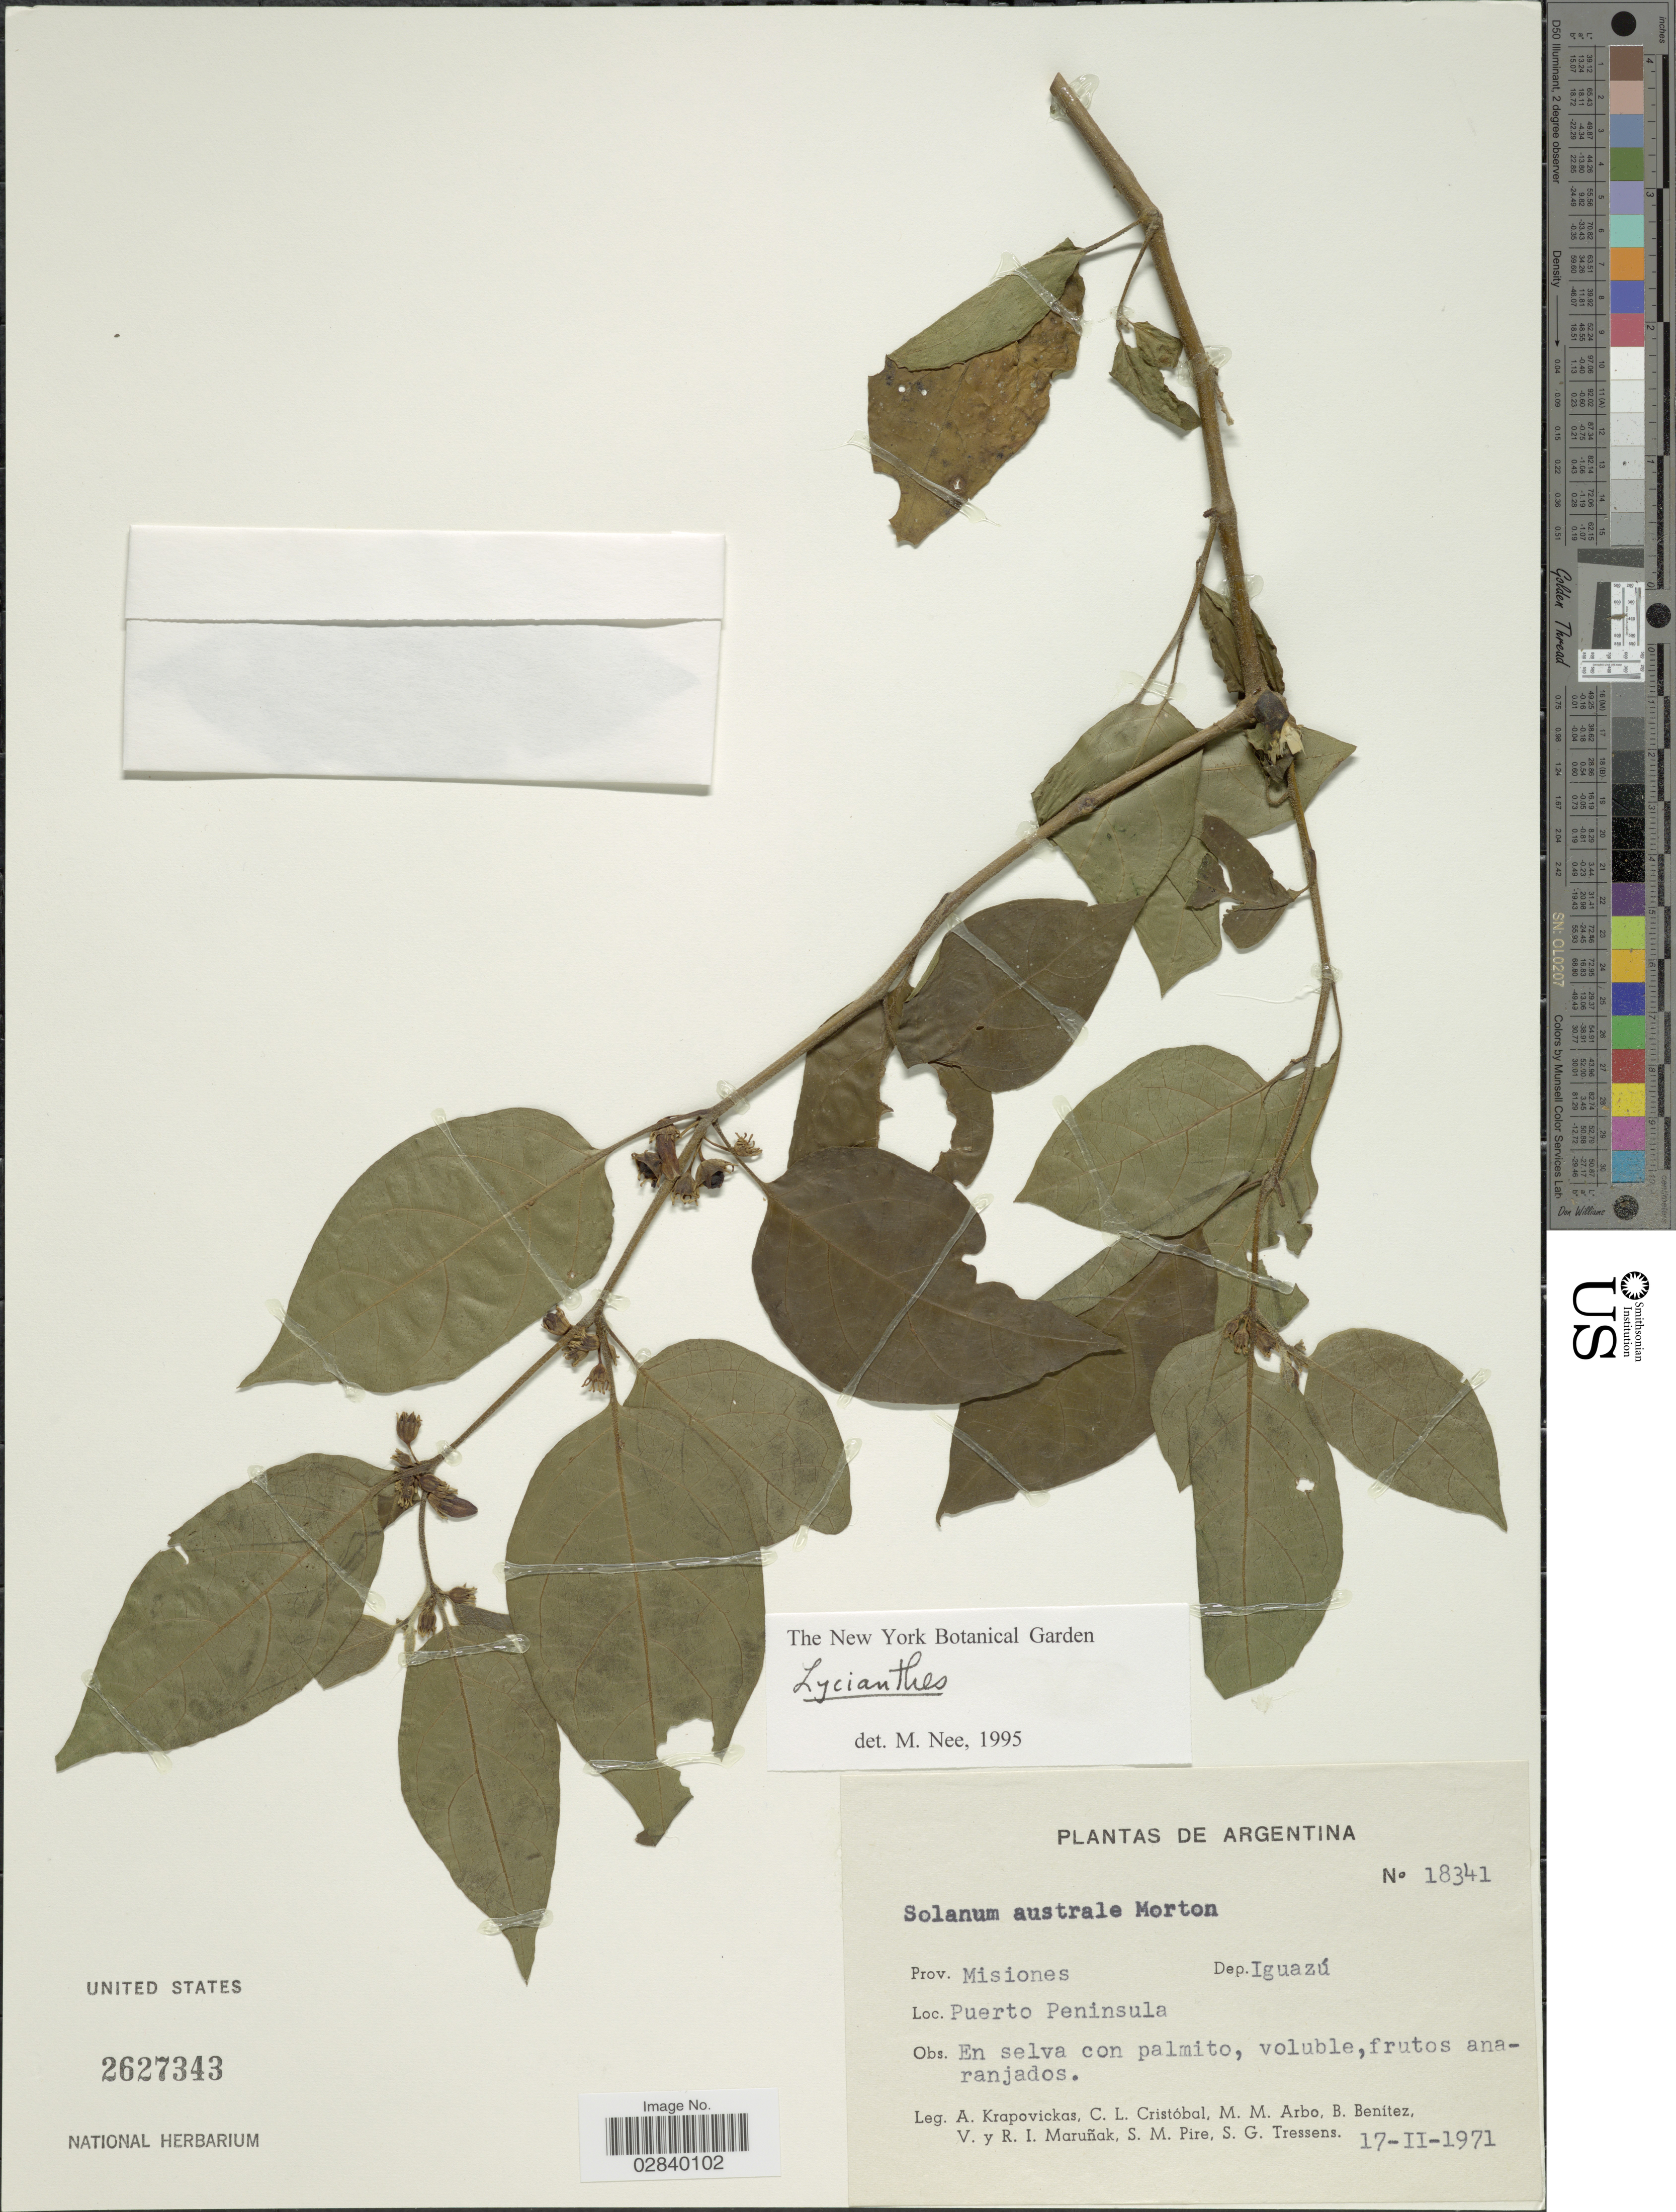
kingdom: Plantae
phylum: Tracheophyta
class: Magnoliopsida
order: Solanales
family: Solanaceae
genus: Lycianthes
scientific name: Lycianthes australe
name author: (C.V. Morton) Hunz. & Barboza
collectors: A. Krapovickas, C. L. Cristóbal, M. M. Arbo, B. Benítez & et al.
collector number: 18341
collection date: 1971-02-17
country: Paraguay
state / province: Misiones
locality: Dep. Iguazú. Puerto Peninsula.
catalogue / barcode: US 2627343